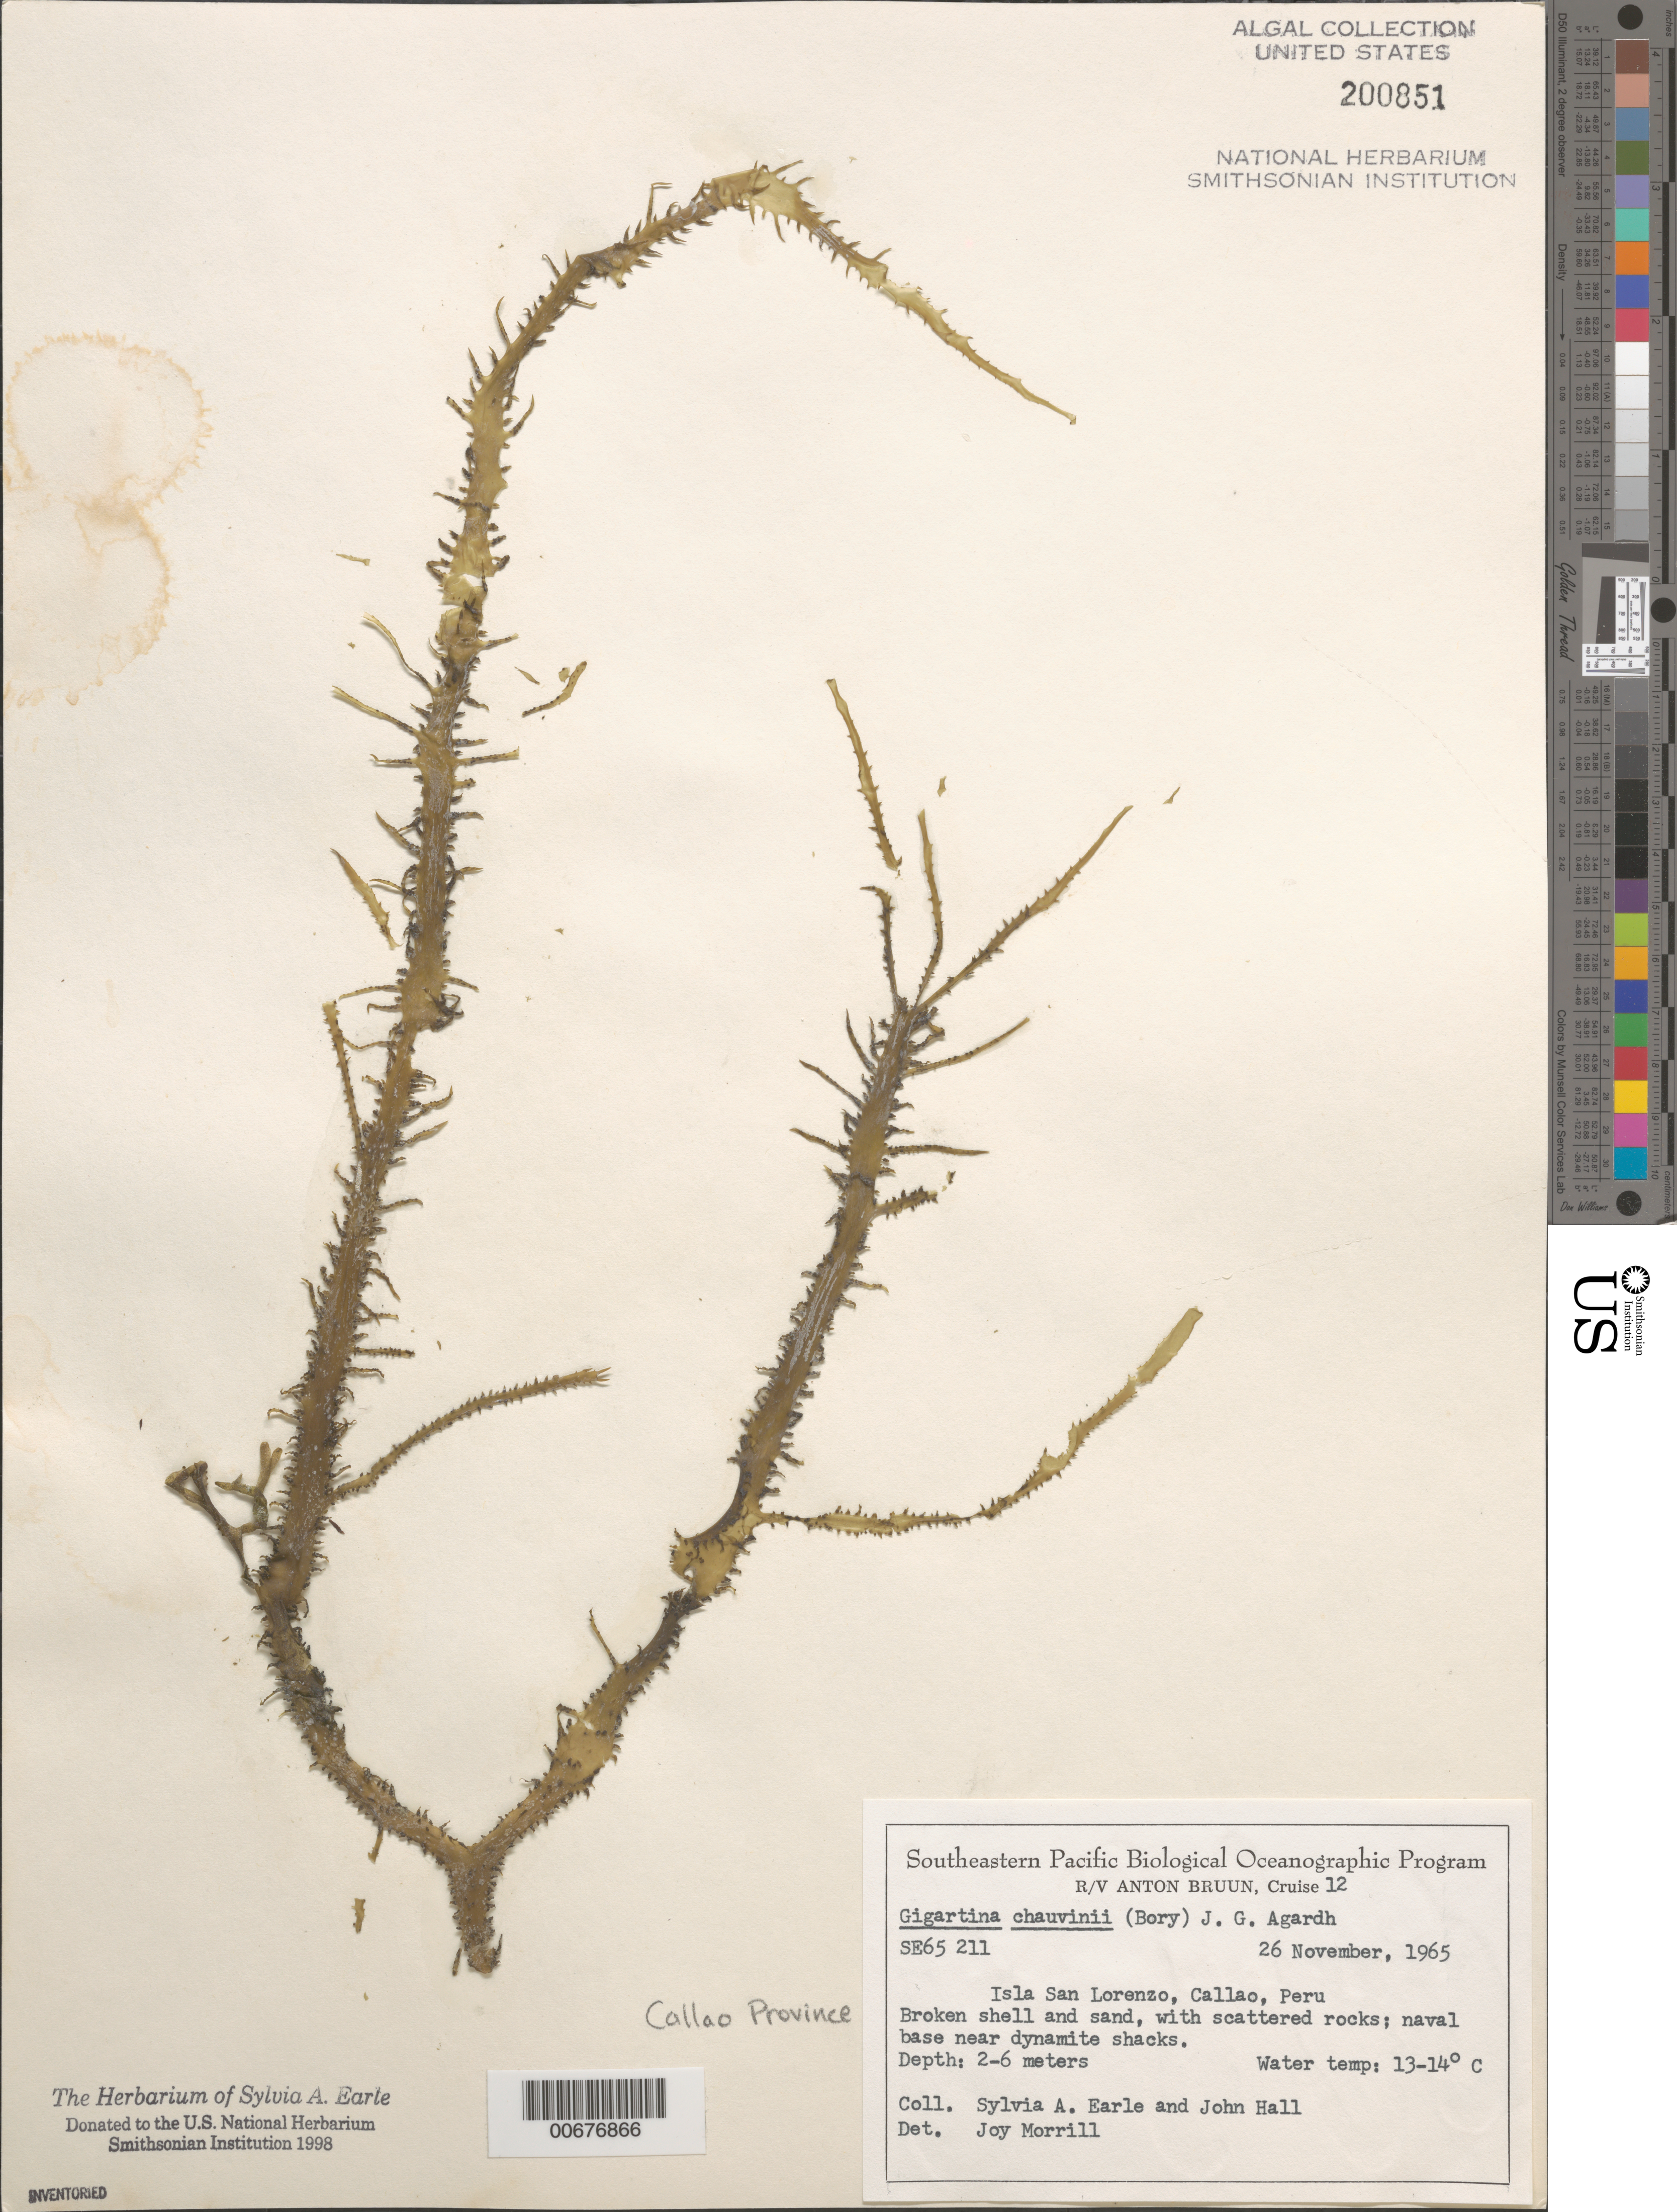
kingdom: Plantae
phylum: Rhodophyta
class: Florideophyceae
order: Gigartinales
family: Gigartinaceae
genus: Chondracanthus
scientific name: Chondracanthus chauvinii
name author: (Bory) Kütz.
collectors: S. A. Earle & J. Hall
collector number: SE 65211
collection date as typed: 26 Nov 1965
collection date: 1965-11-26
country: Peru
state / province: Callao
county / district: Callao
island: Isla San Lorenzo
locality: Callao, naval base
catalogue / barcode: US 200851